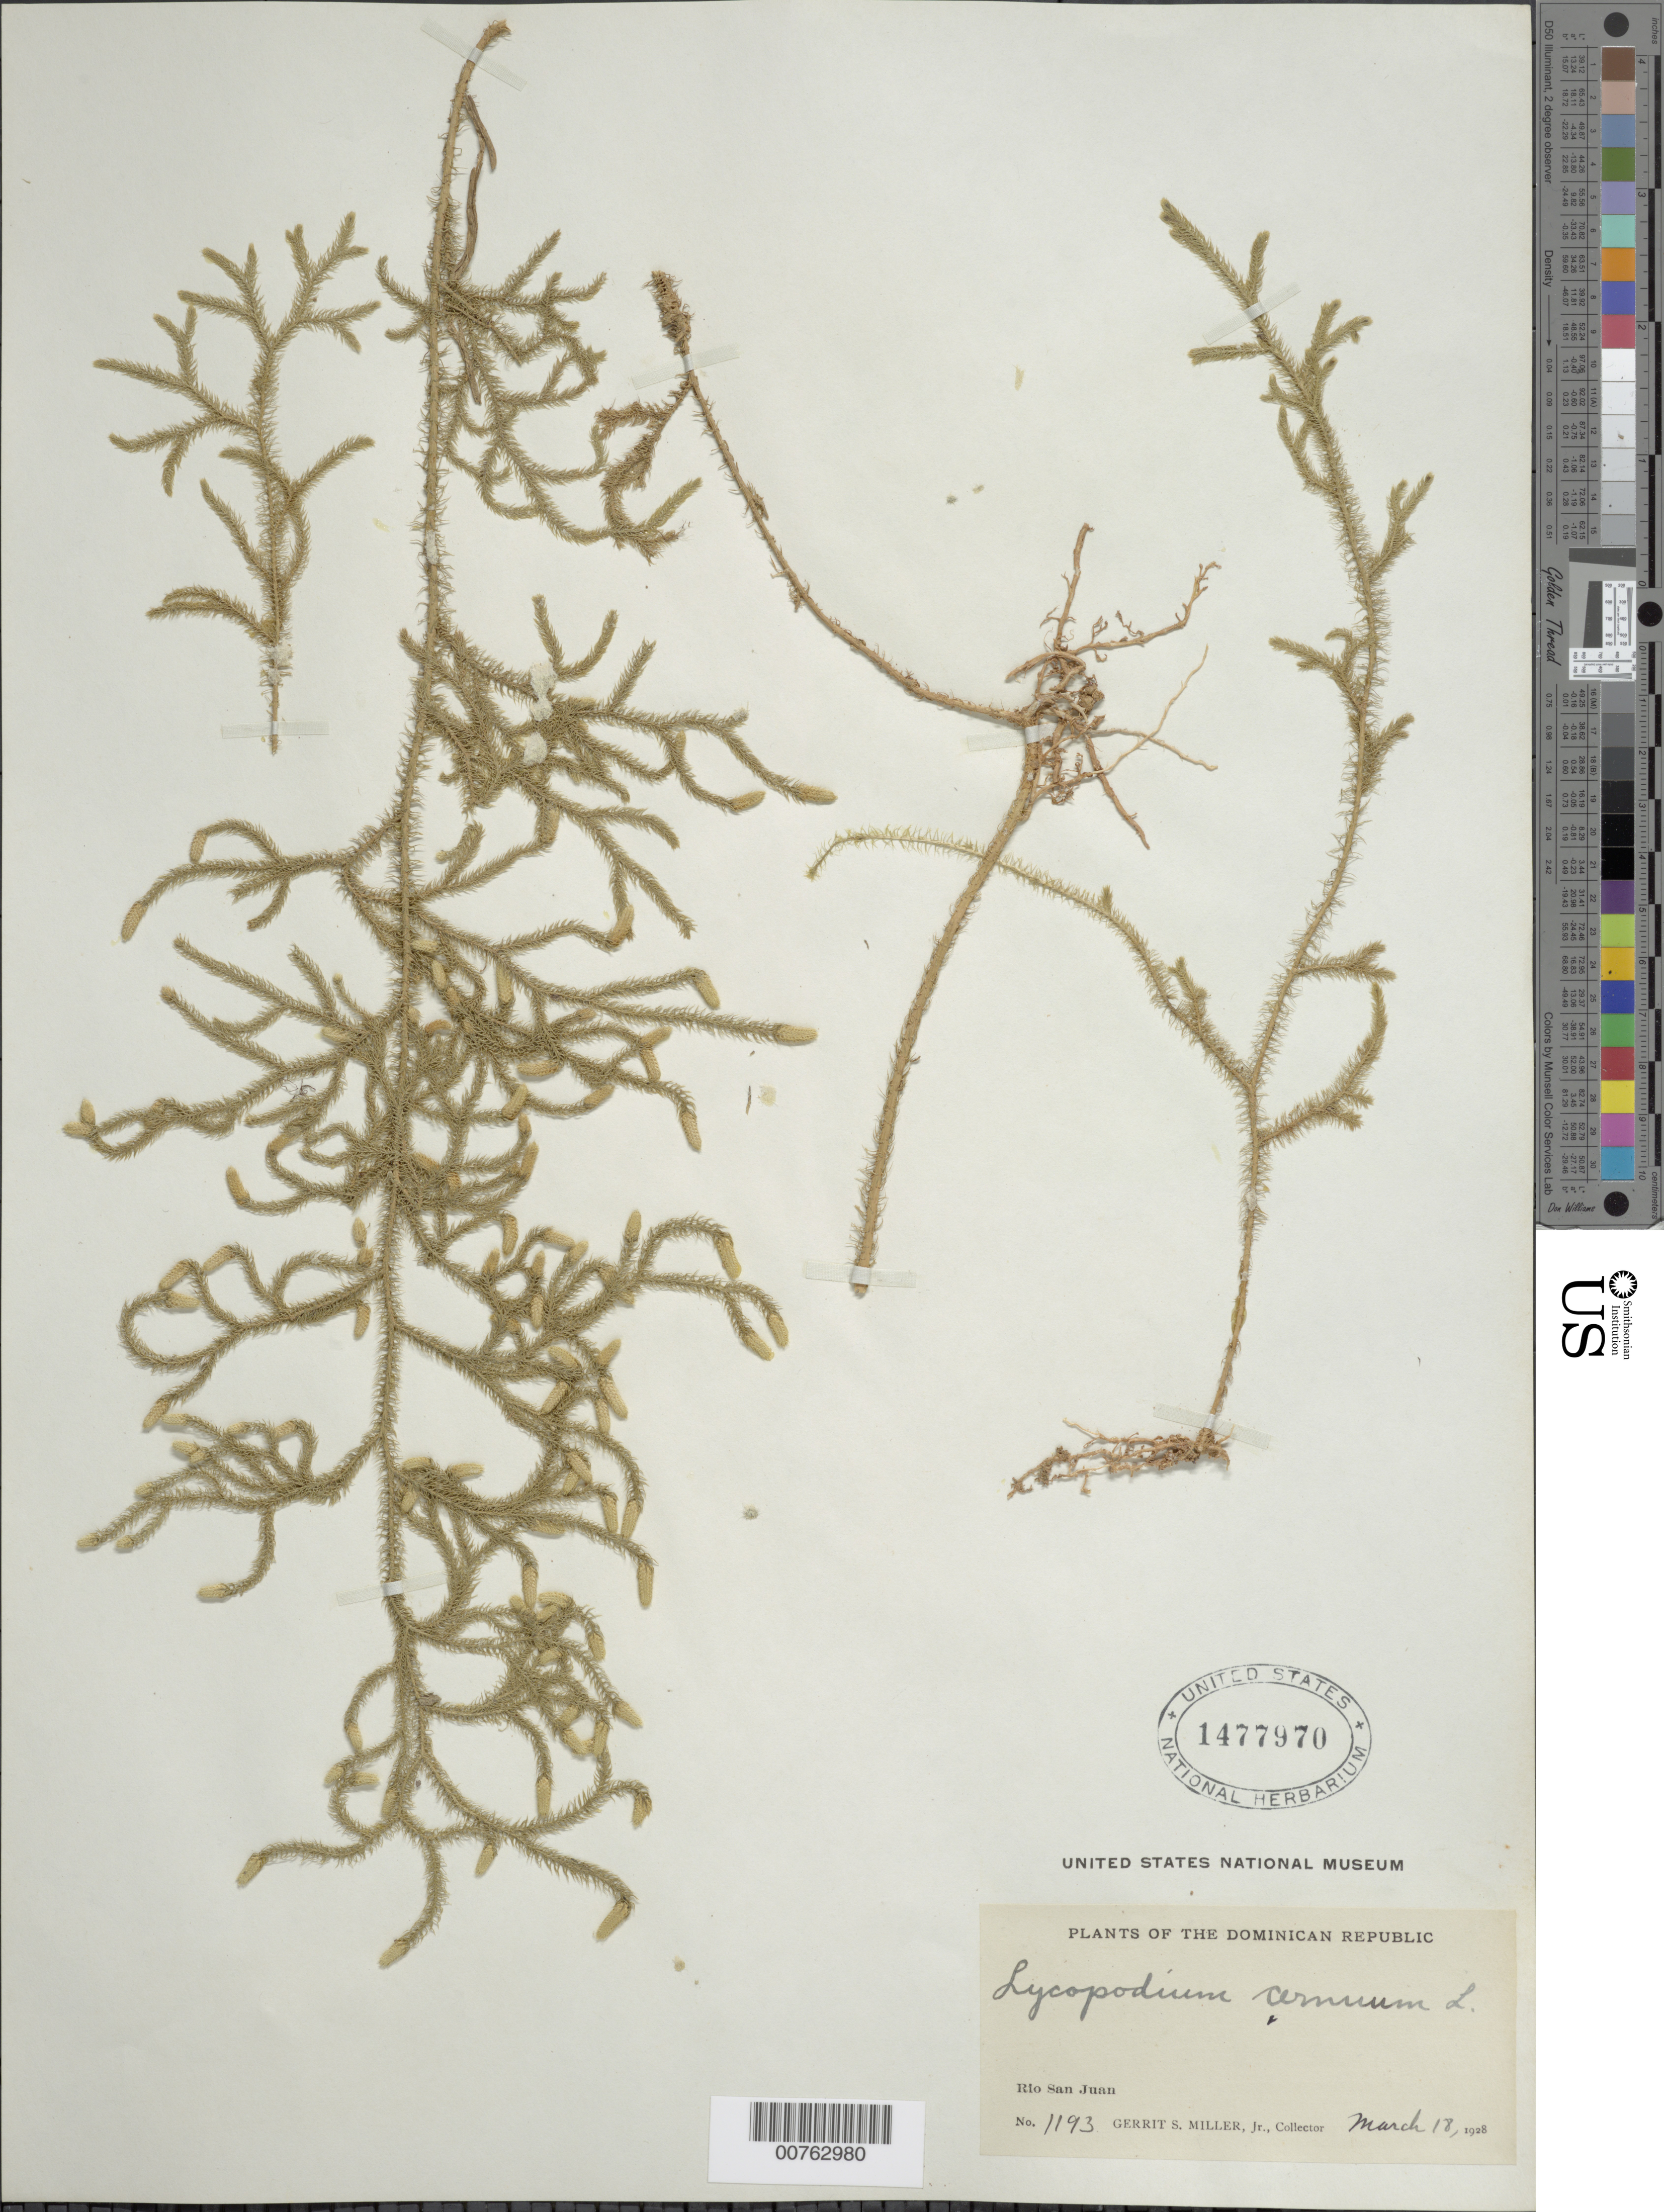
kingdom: Plantae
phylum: Tracheophyta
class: Lycopodiopsida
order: Lycopodiales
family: Lycopodiaceae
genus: Palhinhaea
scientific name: Palhinhaea cernua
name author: (L.) Vasc. & Franco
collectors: G. S. Miller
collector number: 1193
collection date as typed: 18 Mar 1928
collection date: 1928-03-18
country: Dominican Republic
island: Hispaniola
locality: Río San Juan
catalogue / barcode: US 1477970